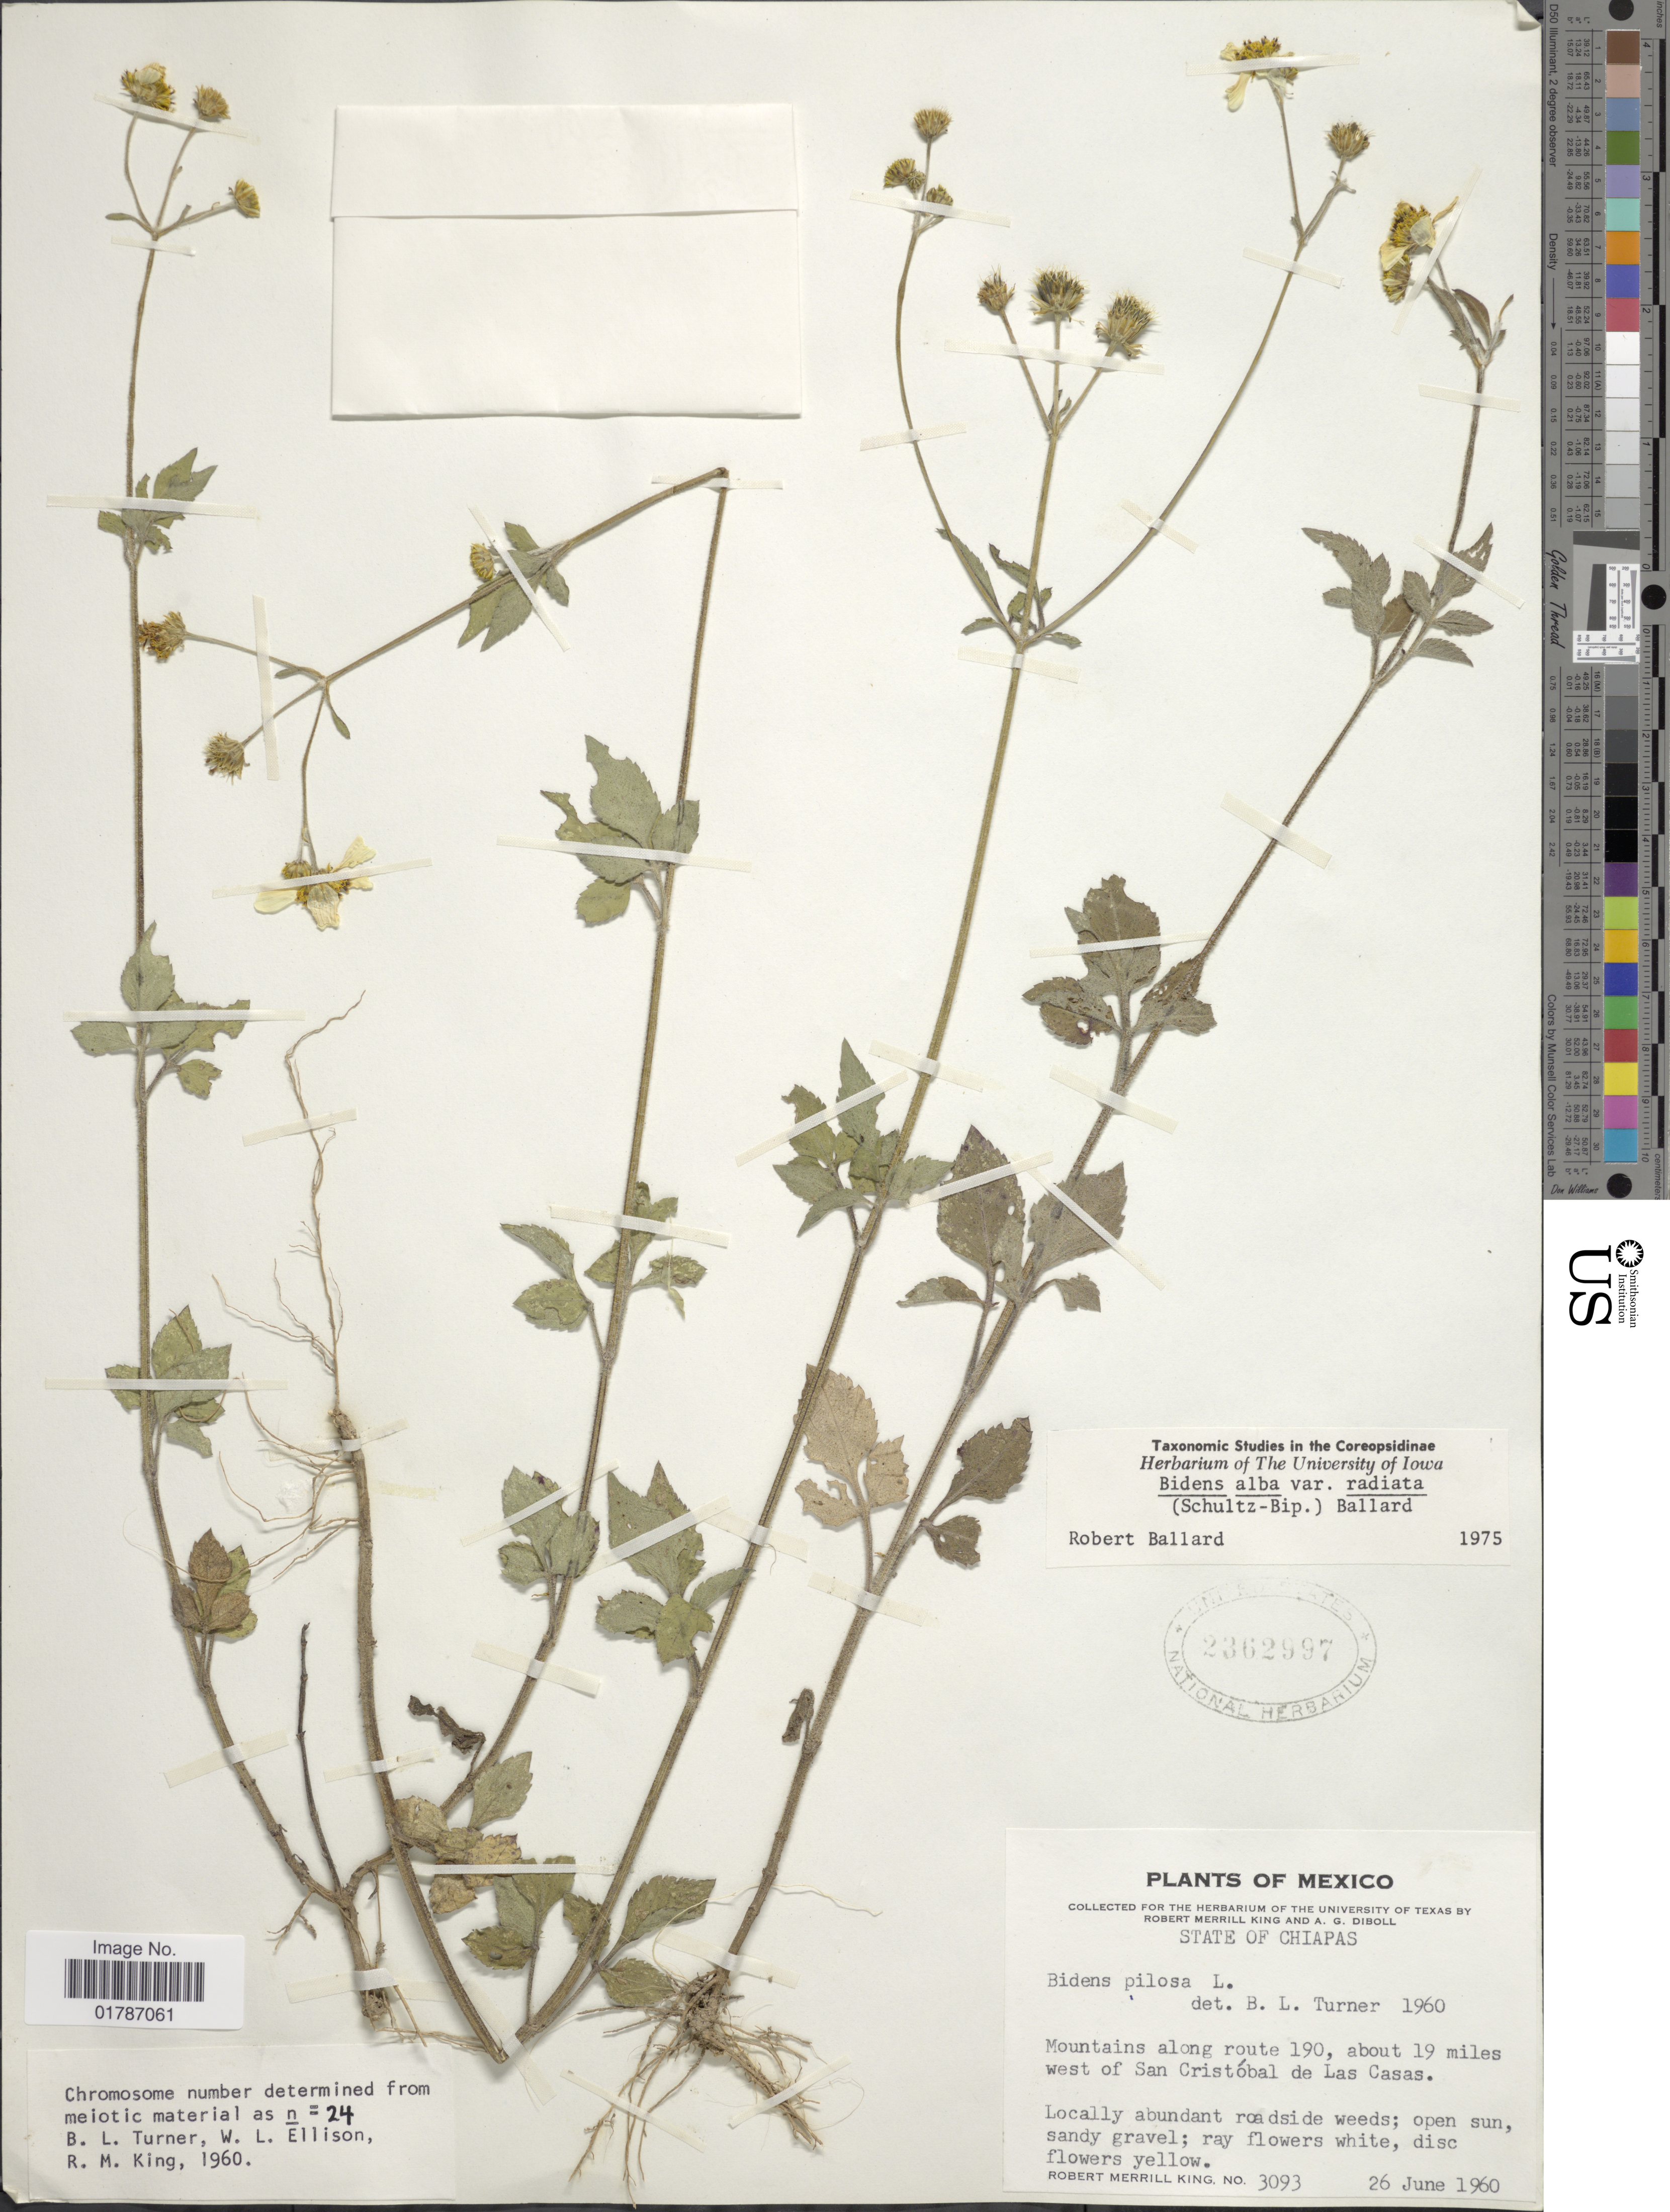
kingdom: Plantae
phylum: Tracheophyta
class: Magnoliopsida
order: Asterales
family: Asteraceae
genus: Bidens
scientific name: Bidens alba var. radiata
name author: (Sch. Bip.) R.E. Ballard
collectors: R. M. King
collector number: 3093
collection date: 1960-06-26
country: Mexico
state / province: Chiapas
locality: State of Chiapas, Mountains along route 190, about 19 miles west of San Cristobal de Las Casas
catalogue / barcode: US 2362997